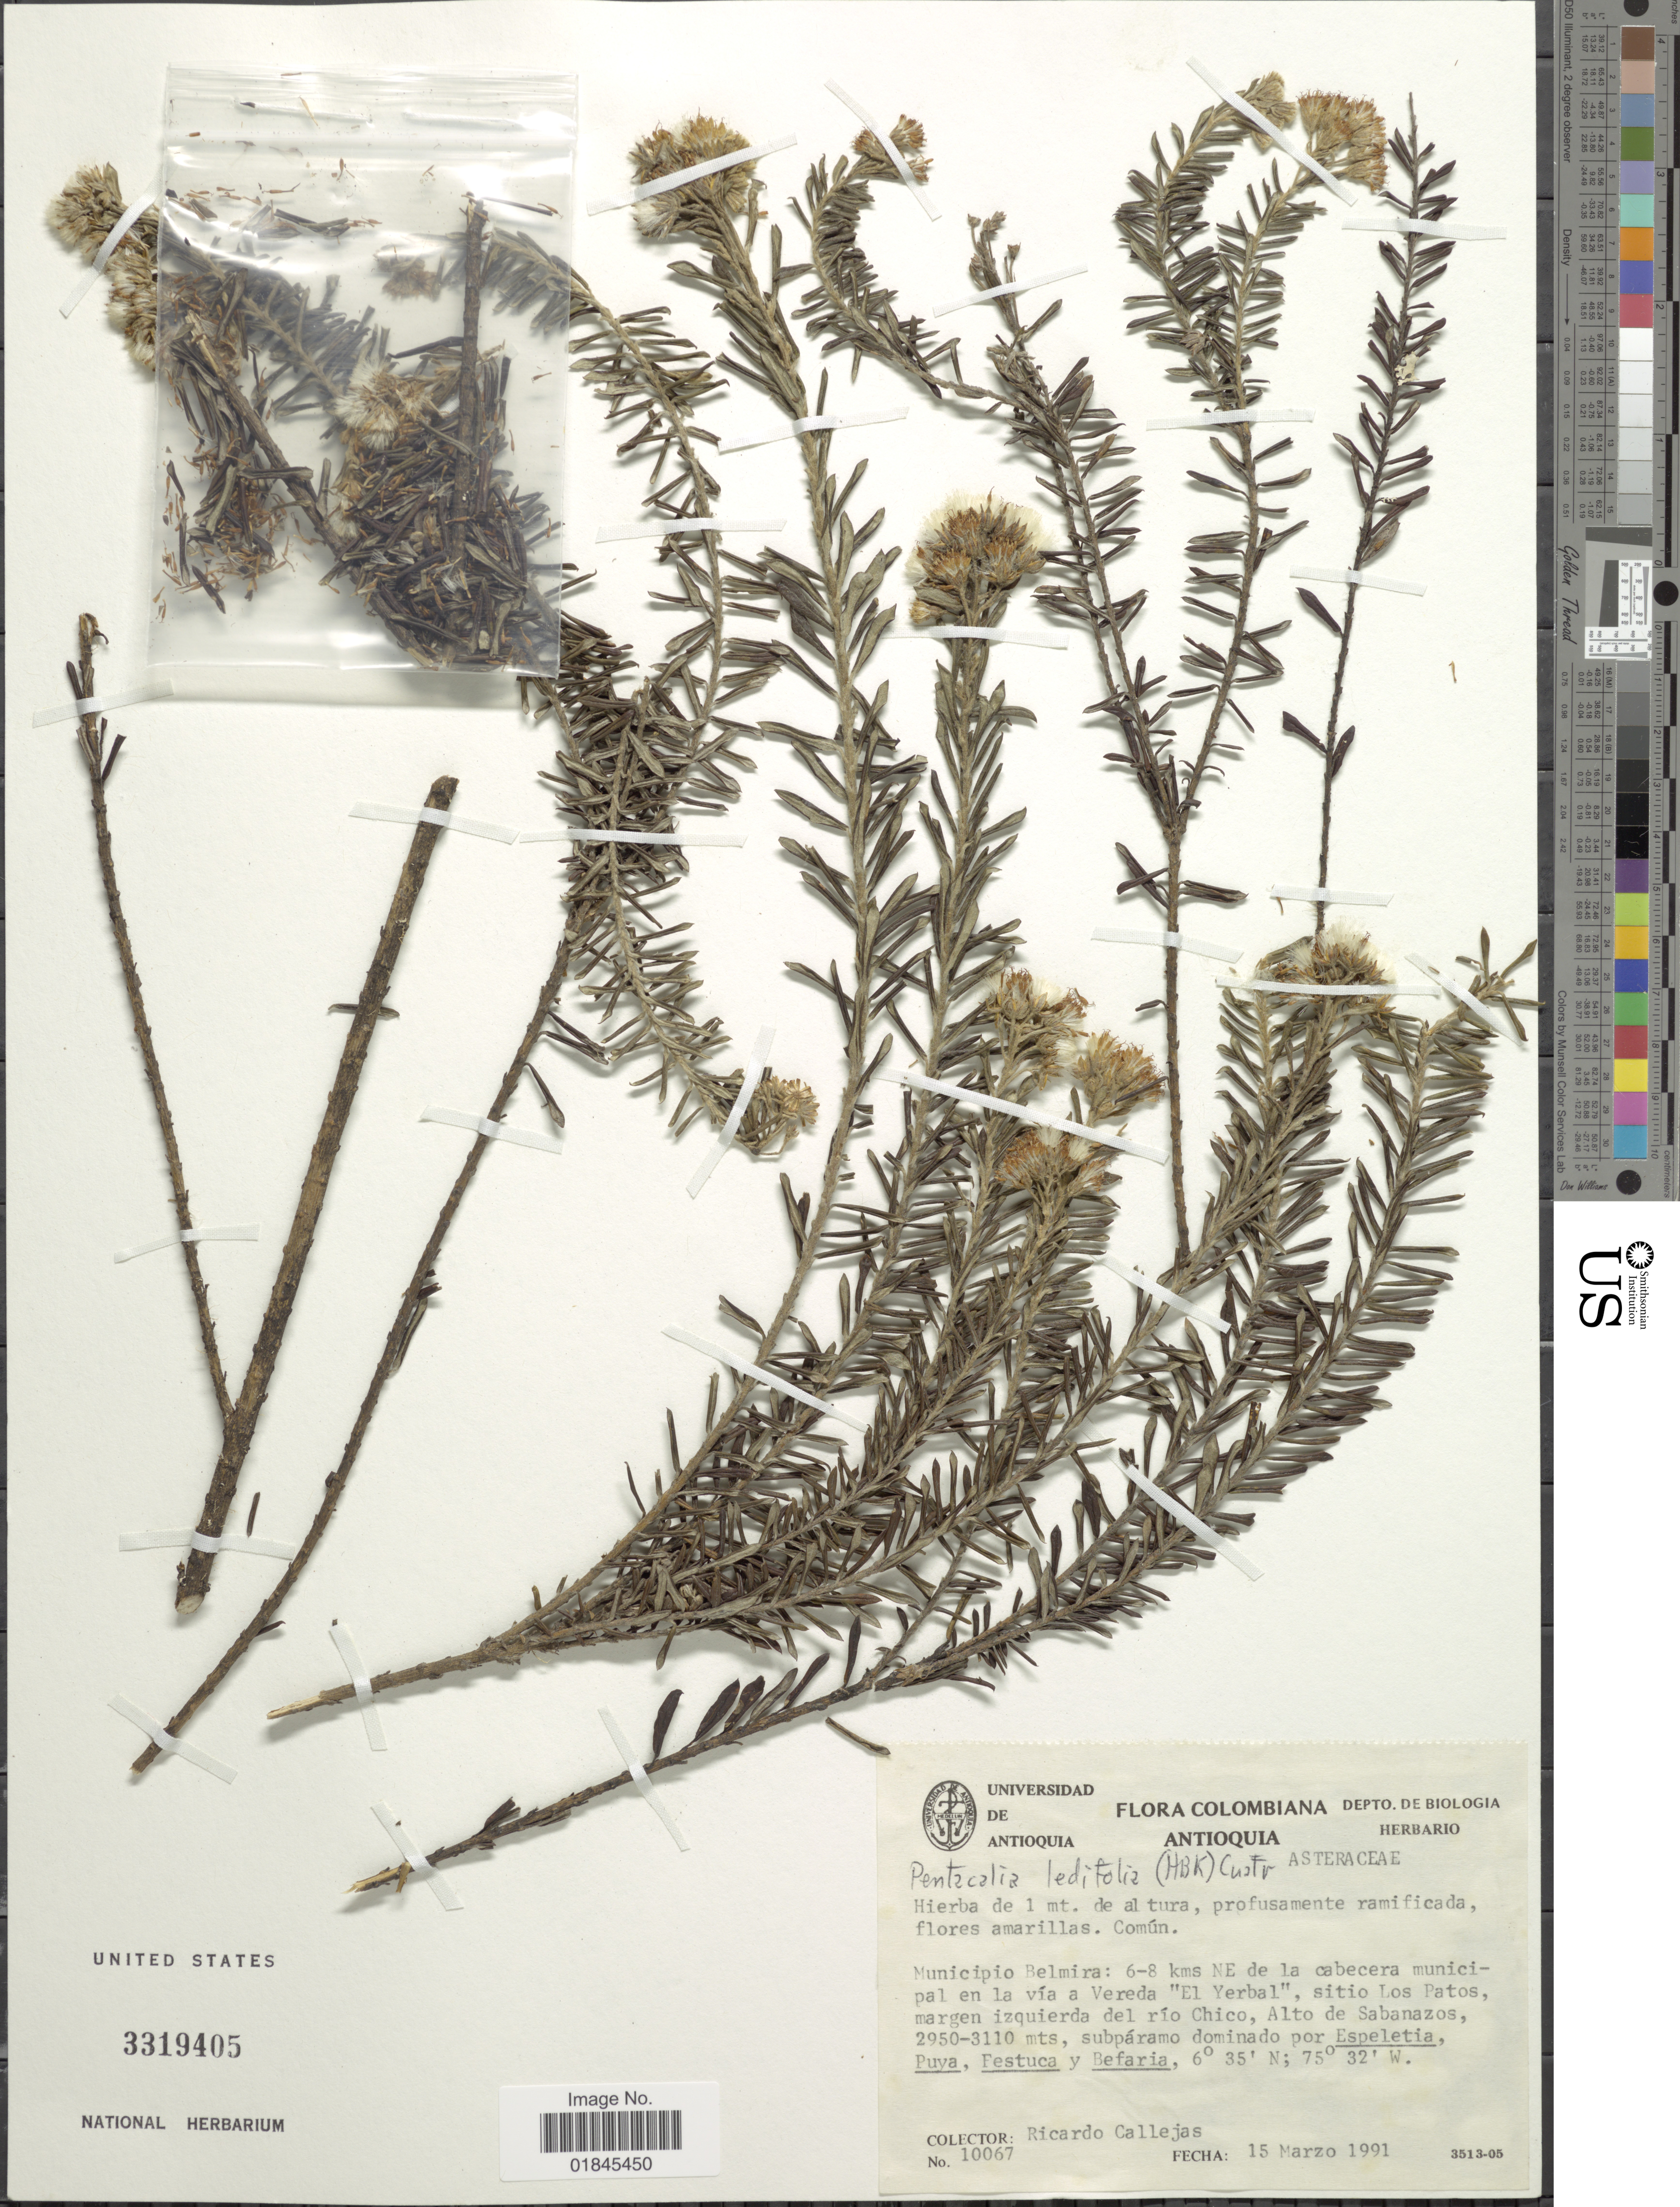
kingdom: Plantae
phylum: Tracheophyta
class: Magnoliopsida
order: Asterales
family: Asteraceae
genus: Pentacalia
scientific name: Pentacalia ledifolia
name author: (Kunth) Cuatrec.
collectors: R. Callejas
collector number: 10067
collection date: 1991-03-15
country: Colombia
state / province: Antioquia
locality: Municip9io Belmira: 6-8 kms NE de la cabecera municipal en la vía a Vereda "El Yerbal", sitio Los Patos, margen izquierda del río Chico, Alto de Sabanazos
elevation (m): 2950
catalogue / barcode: US 3319405